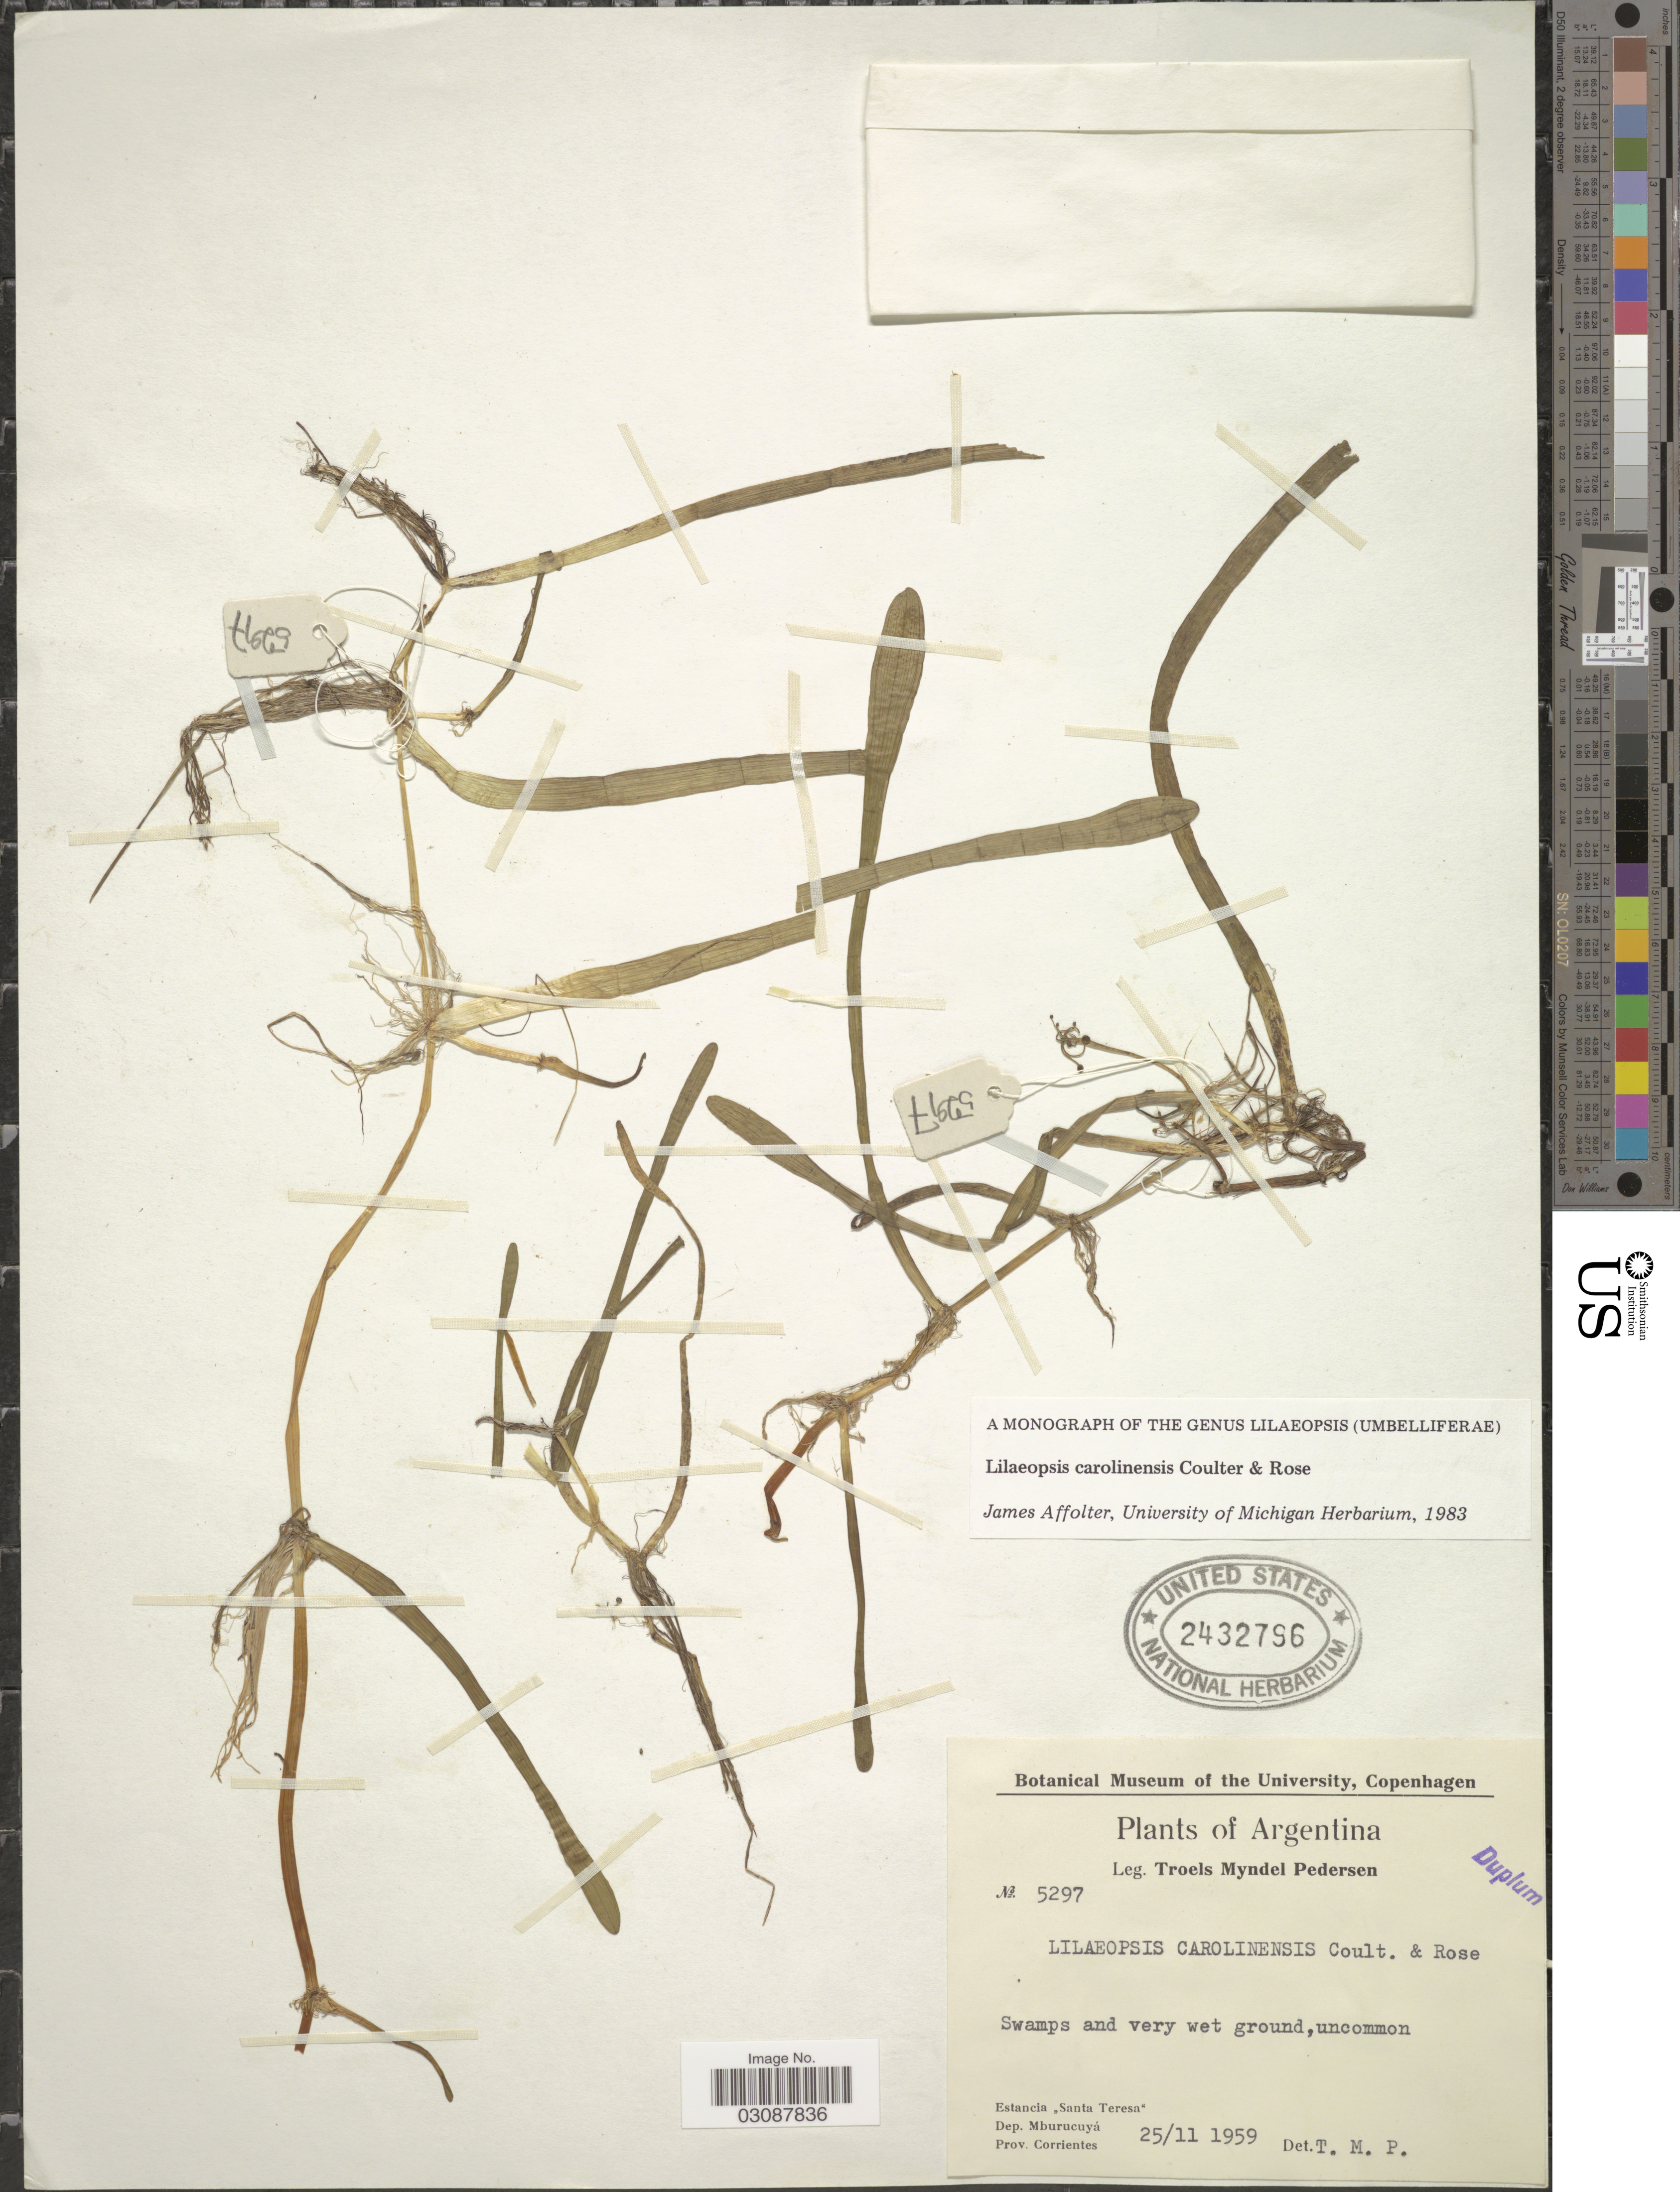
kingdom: Plantae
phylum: Tracheophyta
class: Magnoliopsida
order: Apiales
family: Apiaceae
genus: Lilaeopsis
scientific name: Lilaeopsis carolinensis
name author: J.M. Coult. & Rose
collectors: T. Pederson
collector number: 5297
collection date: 1959-11-25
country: Argentina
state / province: Corrientes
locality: Estancia "Santa Teresa", Dep. Mburucuyá.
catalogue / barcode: US 2432796